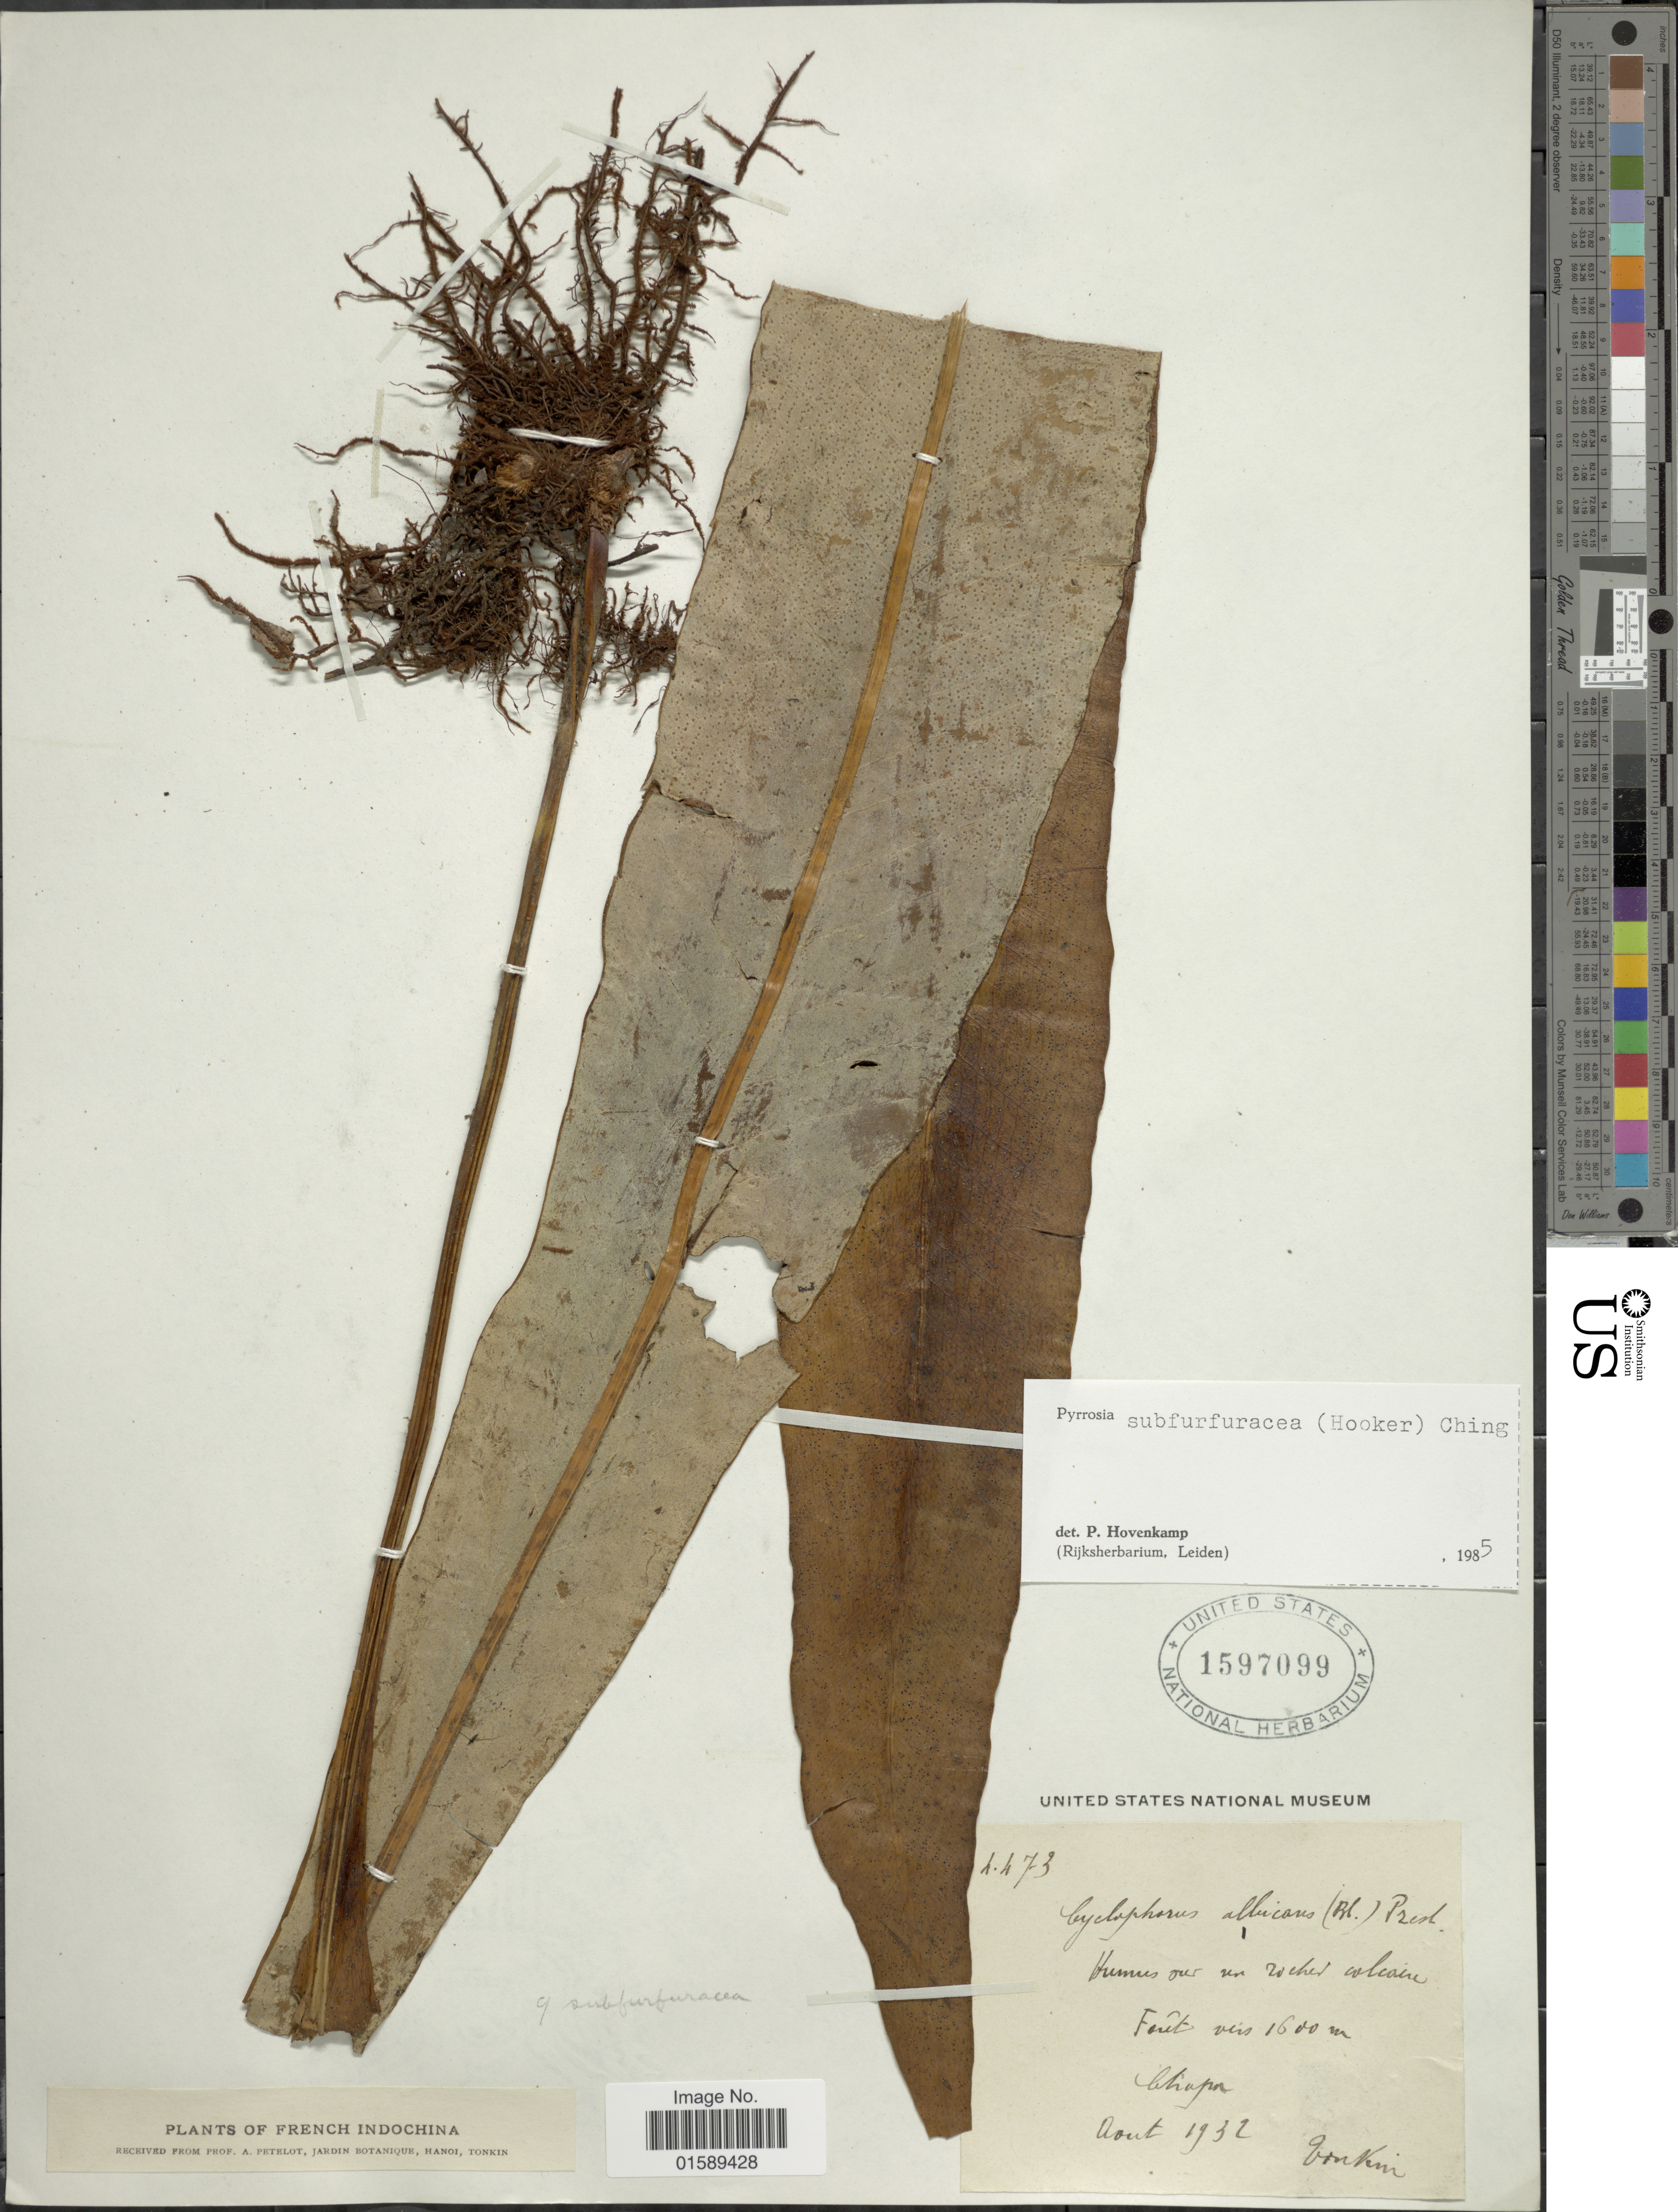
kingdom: Plantae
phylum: Tracheophyta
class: Polypodiopsida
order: Polypodiales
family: Polypodiaceae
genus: Pyrrosia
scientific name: Pyrrosia subfurfuracea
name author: (Hook.) Ching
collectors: A. Petelot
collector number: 4473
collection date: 1932-08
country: Vietnam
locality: Tonkin. Chapan, French Indochina.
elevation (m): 1600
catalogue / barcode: US 1597099